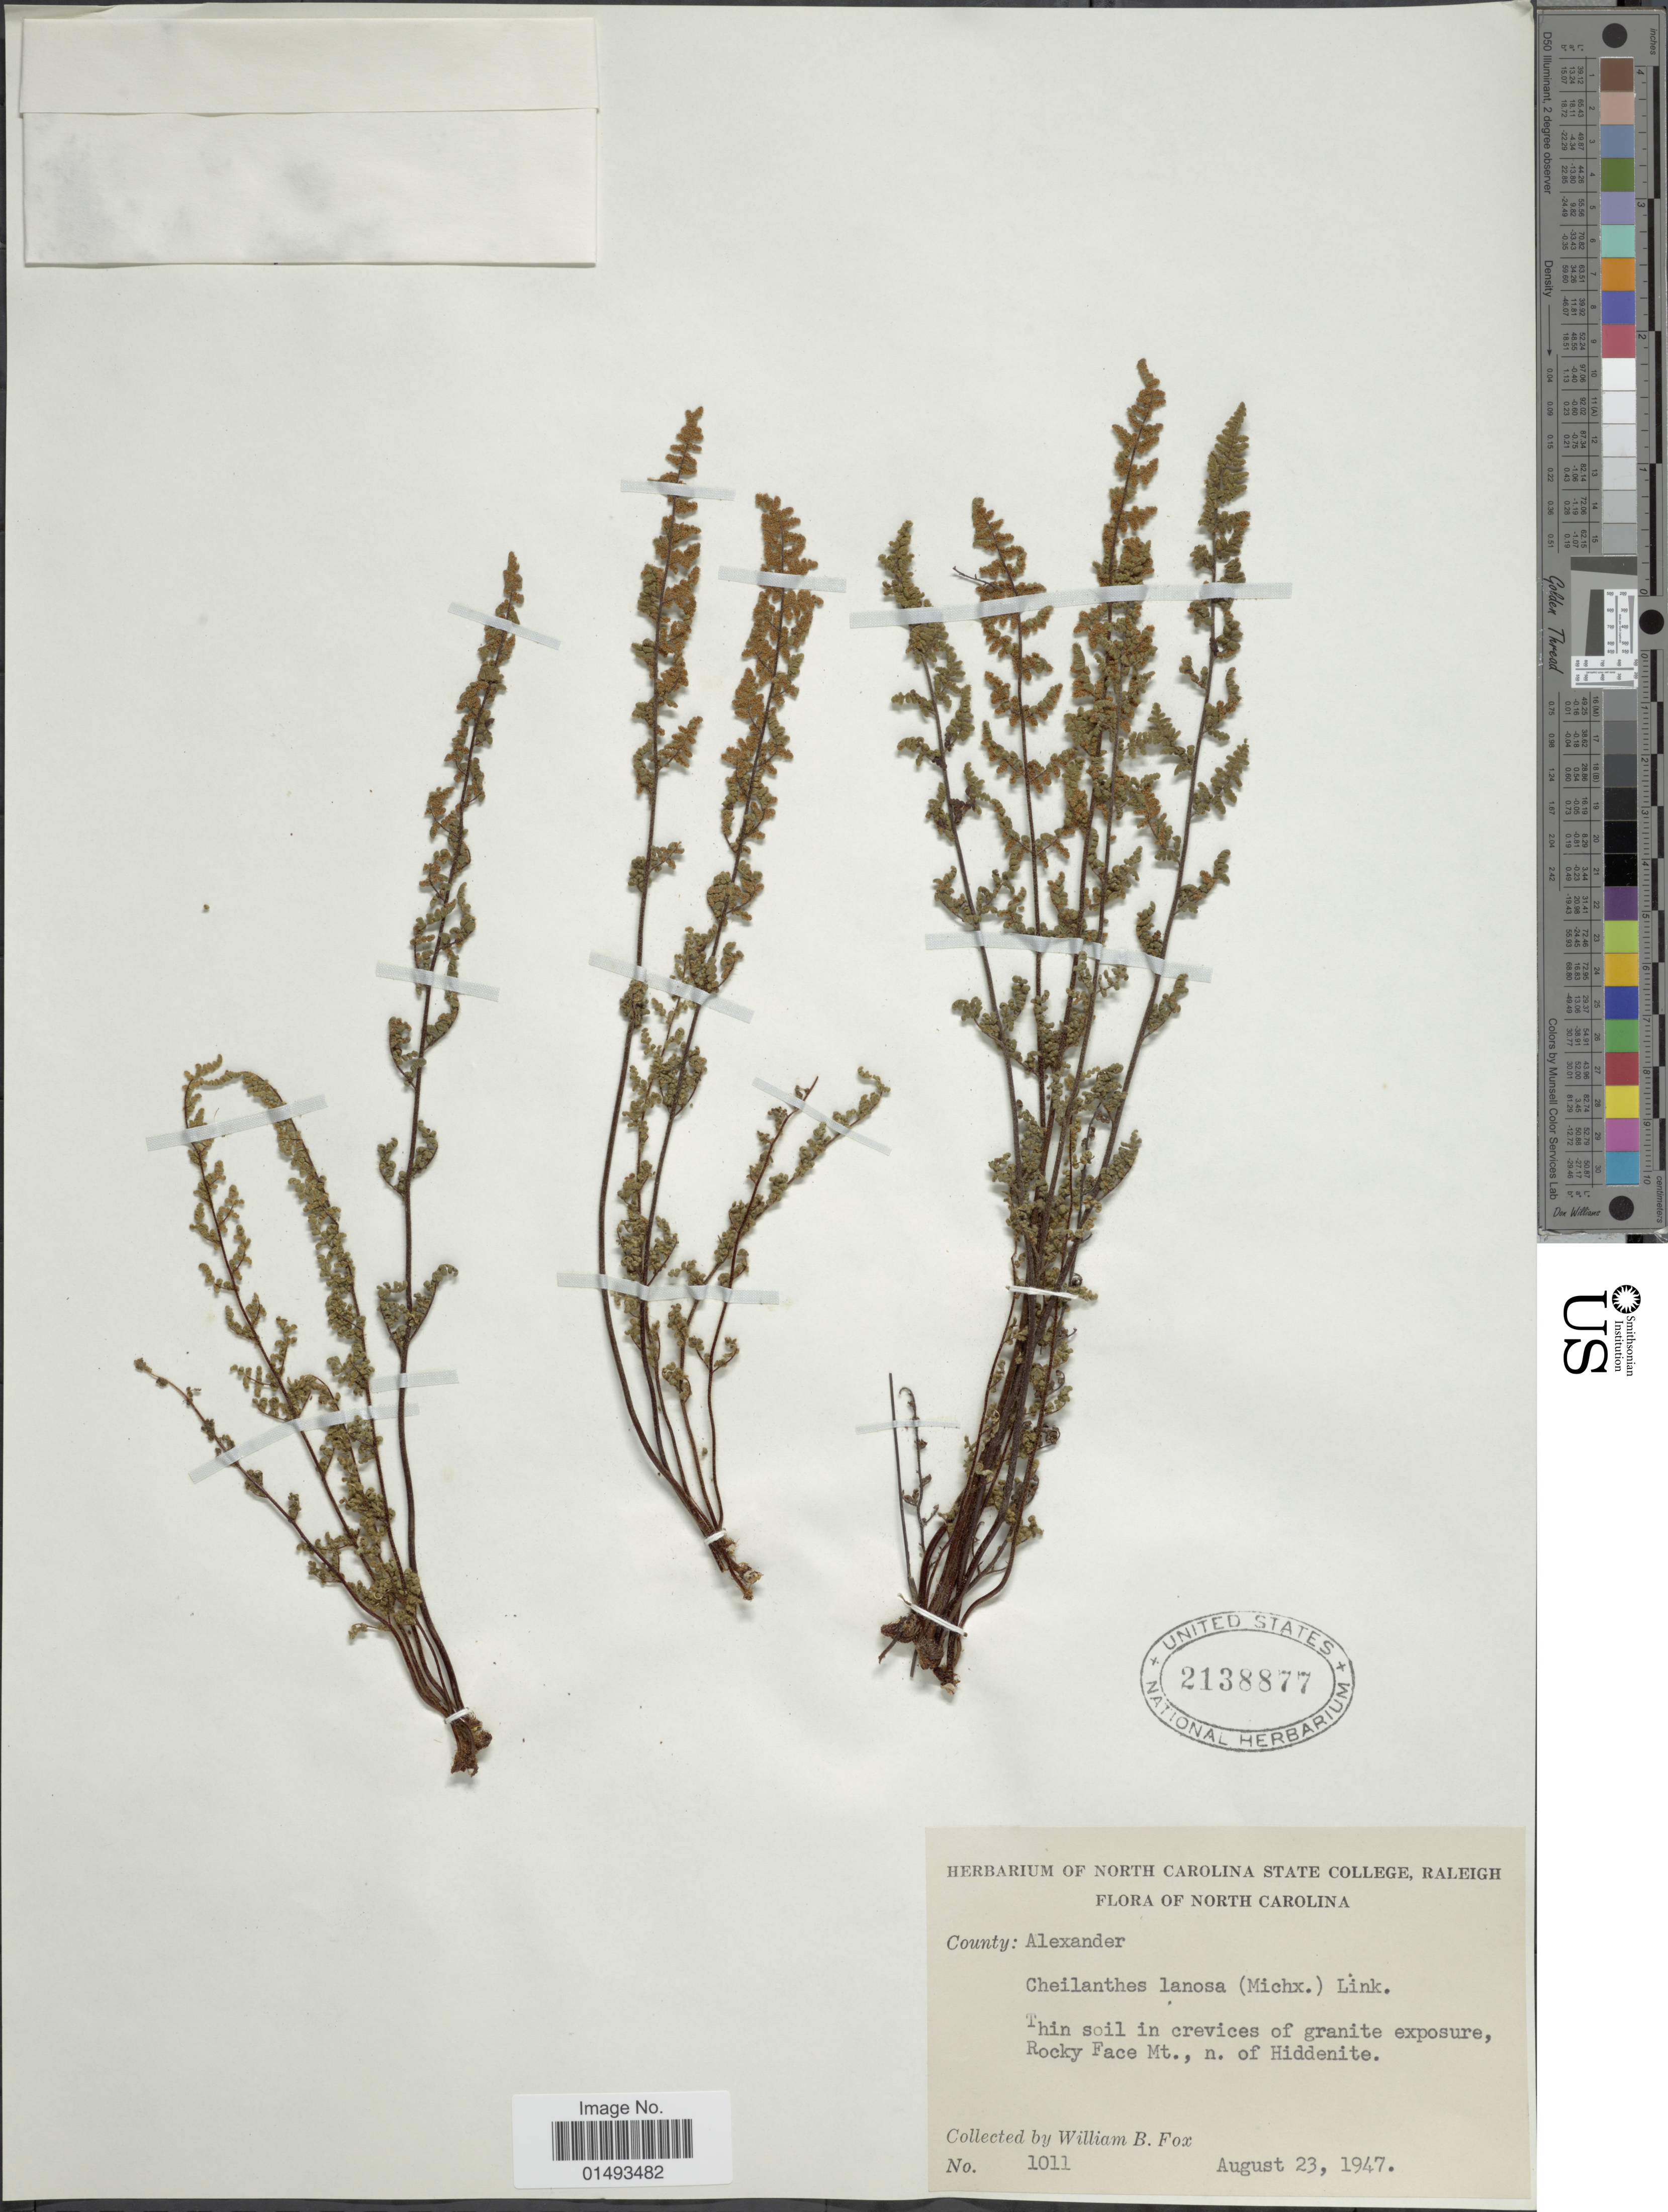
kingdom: Plantae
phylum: Tracheophyta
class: Polypodiopsida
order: Polypodiales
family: Pteridaceae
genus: Myriopteris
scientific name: Myriopteris lanosa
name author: (Michx.) Grusz & Windham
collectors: W. B. Fox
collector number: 1011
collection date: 1947-08-23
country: United States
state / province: North Carolina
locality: Flora of North Carolina, County: Alexander, Rocky Face Mt. n. of Hiddenite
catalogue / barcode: US 2138877